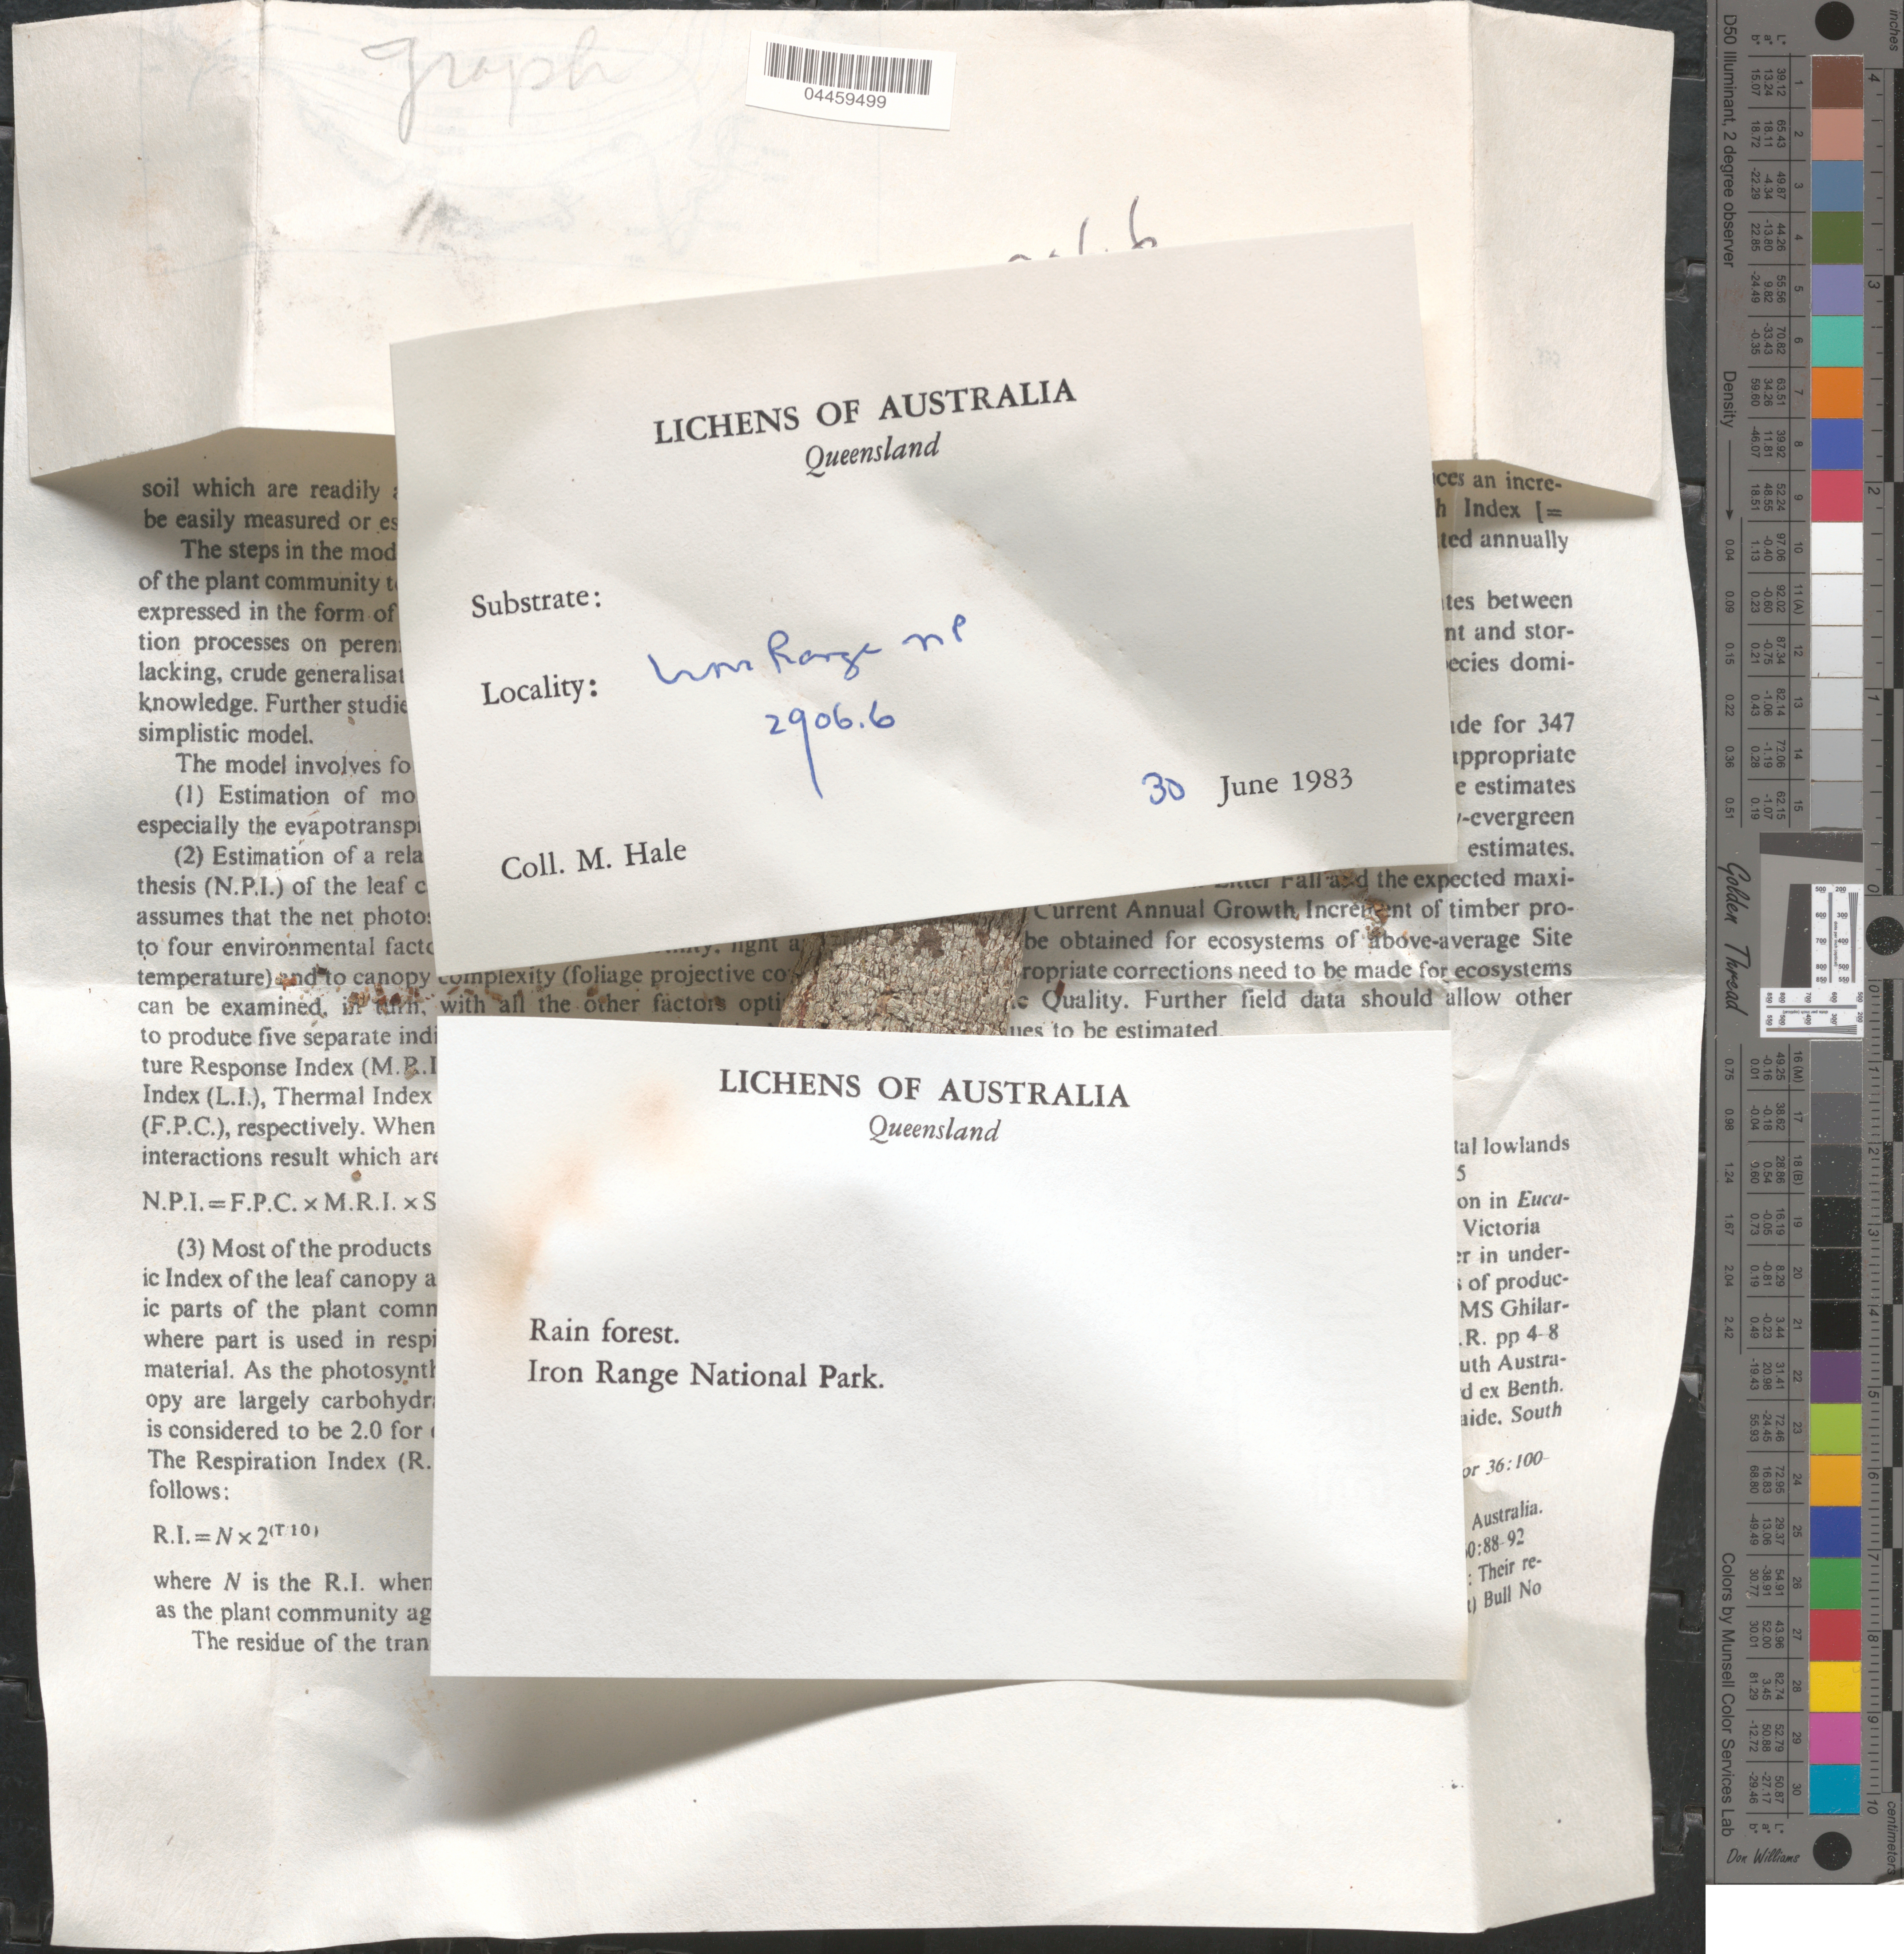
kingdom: Fungi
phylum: Ascomycota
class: Lecanoromycetes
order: Ostropales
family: Graphidaceae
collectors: M. Hale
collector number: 29066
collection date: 1983-06-30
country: Australia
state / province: Queensland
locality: Iron Range National Park.